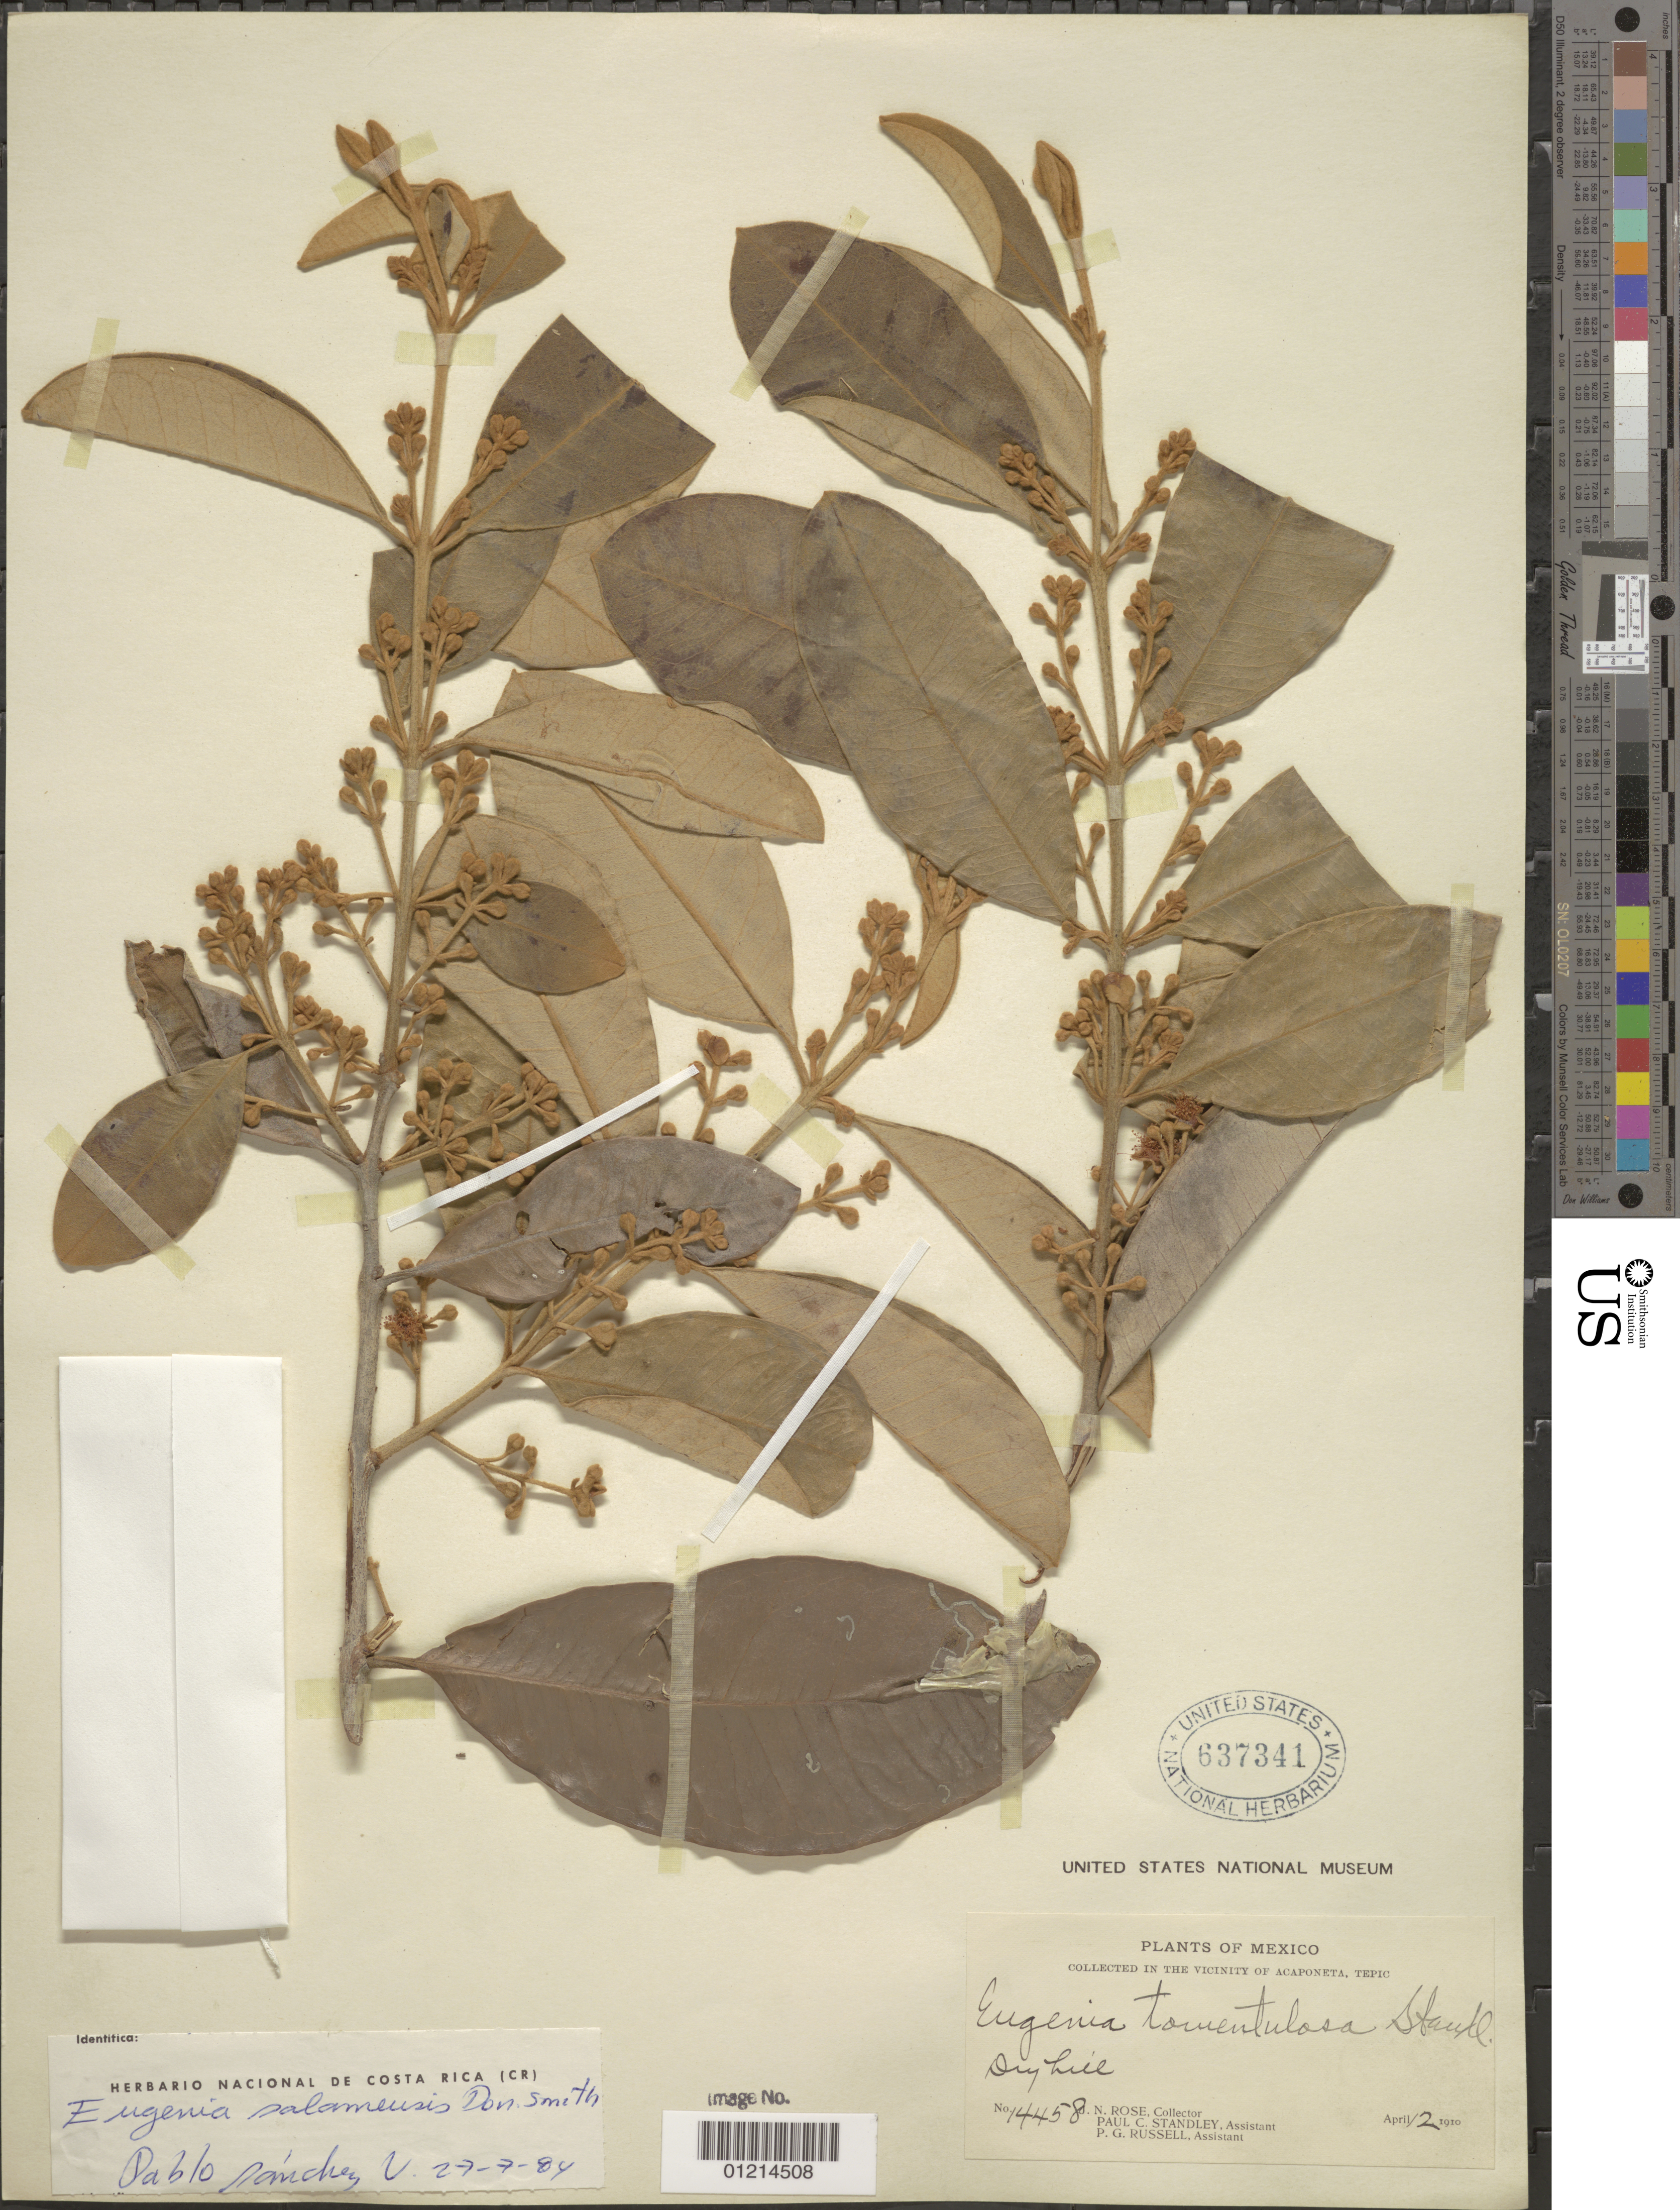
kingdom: Plantae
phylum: Tracheophyta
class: Magnoliopsida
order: Myrtales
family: Myrtaceae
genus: Eugenia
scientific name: Eugenia salamensis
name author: Donn. Sm.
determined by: Sánchez Vindas, P. E.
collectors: J. N. Rose, P. C. Standley & P. G. Russell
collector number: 14458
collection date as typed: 12 Apr 1910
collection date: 1910-04-12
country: Mexico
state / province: Nayarit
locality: Vicinity of Acaponeta, Tepic.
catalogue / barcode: US 637341